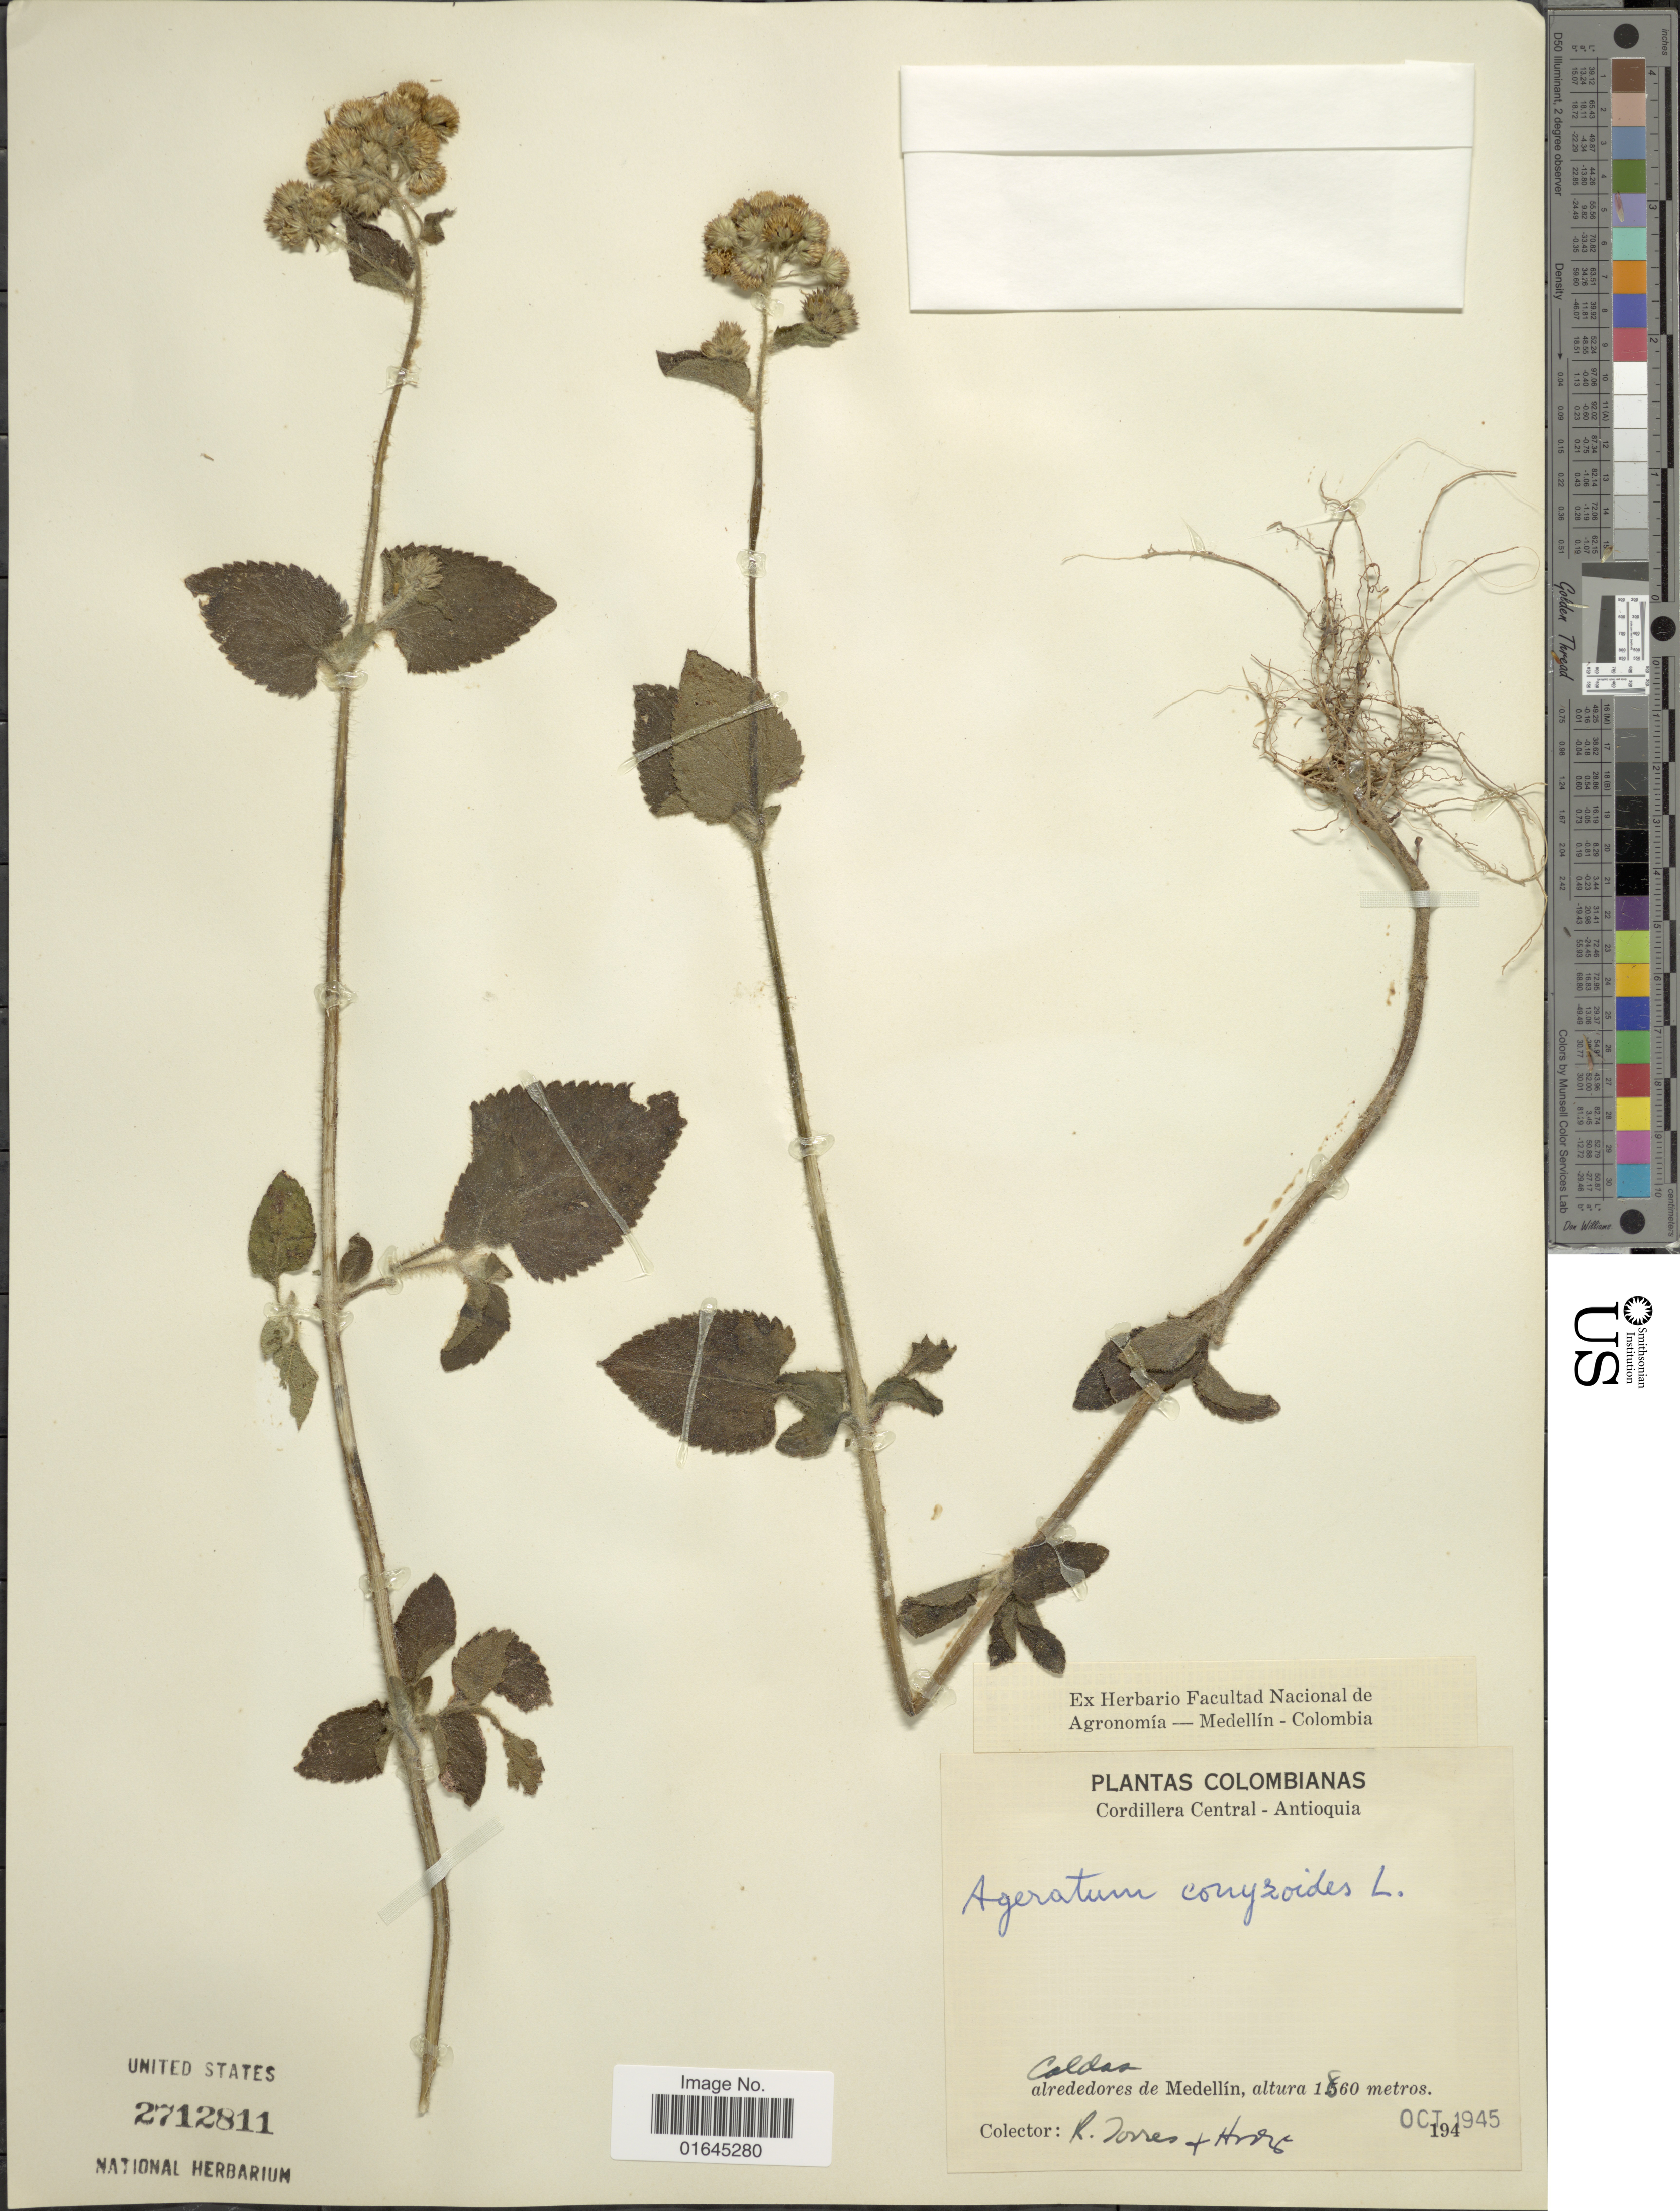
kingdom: Plantae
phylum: Tracheophyta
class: Magnoliopsida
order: Asterales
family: Asteraceae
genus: Ageratum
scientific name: Ageratum conyzoides subsp. conyzoides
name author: L.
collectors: R. Torres & Collector illegible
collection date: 1945-10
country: Colombia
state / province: Antioquia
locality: Caldas alrededores de Medellín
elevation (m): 1860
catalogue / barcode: US 2712811